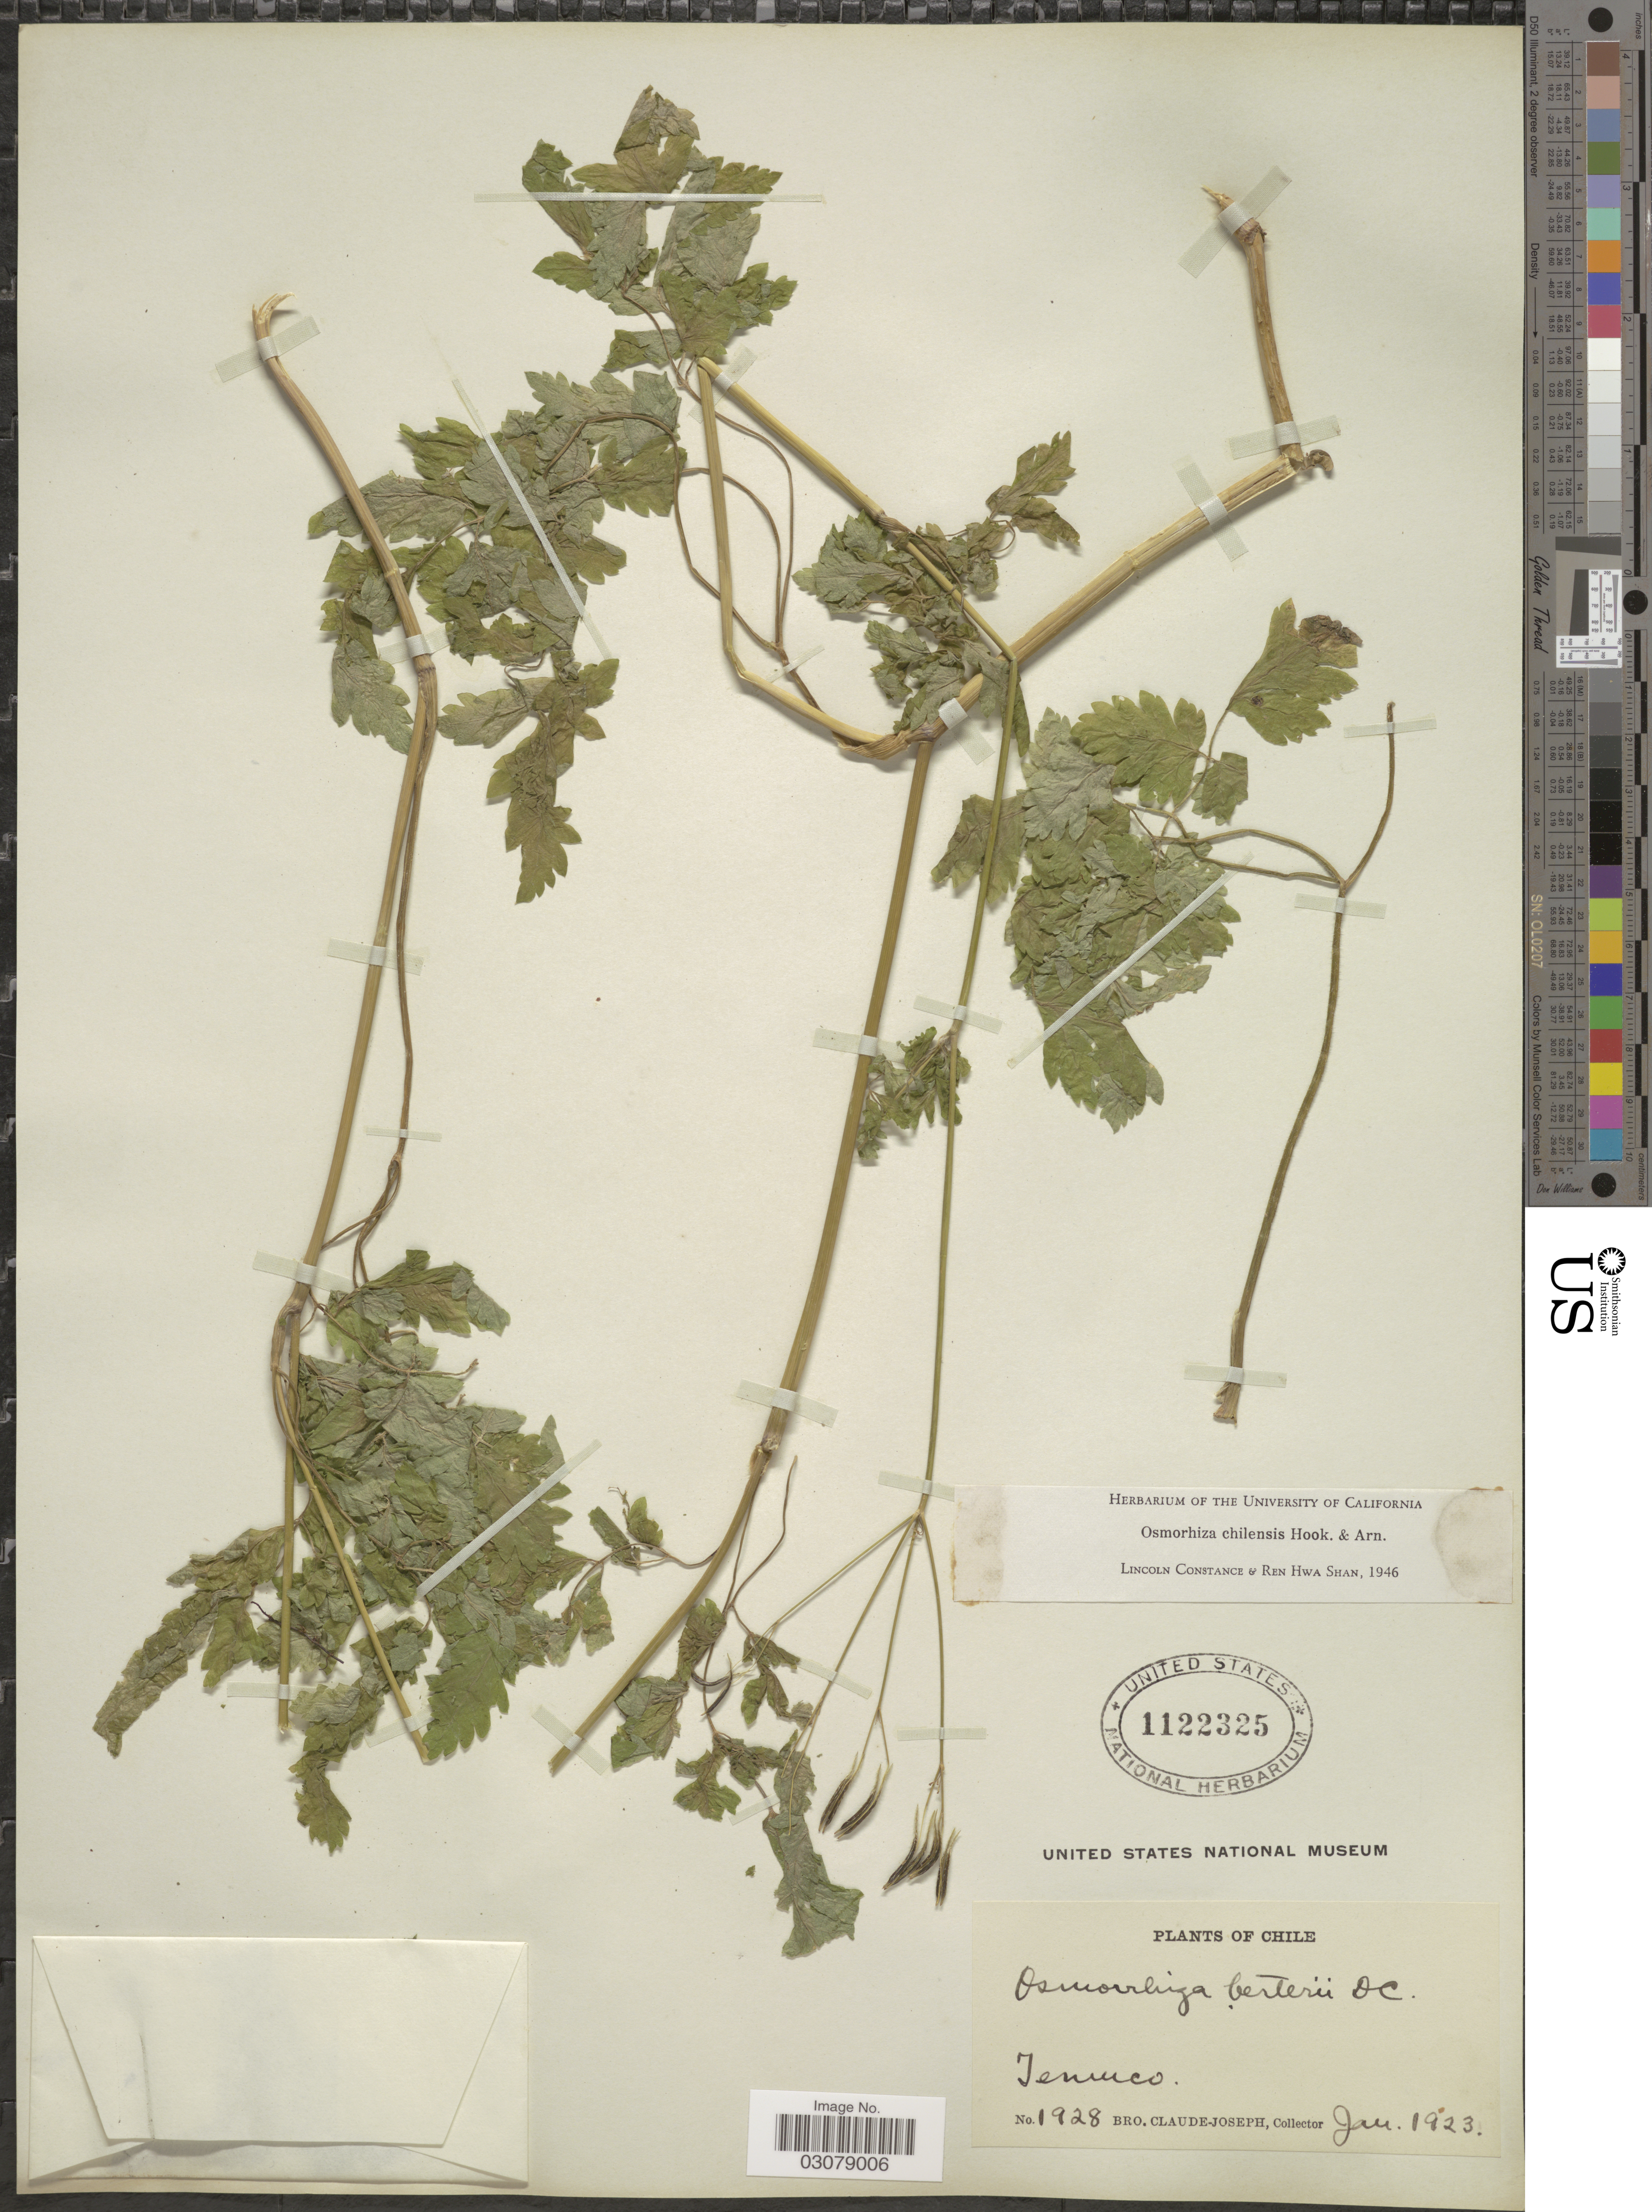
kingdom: Plantae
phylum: Tracheophyta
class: Magnoliopsida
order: Apiales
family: Apiaceae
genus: Osmorhiza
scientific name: Osmorhiza chilensis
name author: Hook. & Arn.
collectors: Bro. Claude-Joseph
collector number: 1928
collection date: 1923-01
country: Chile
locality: Temuco.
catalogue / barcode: US 1122325